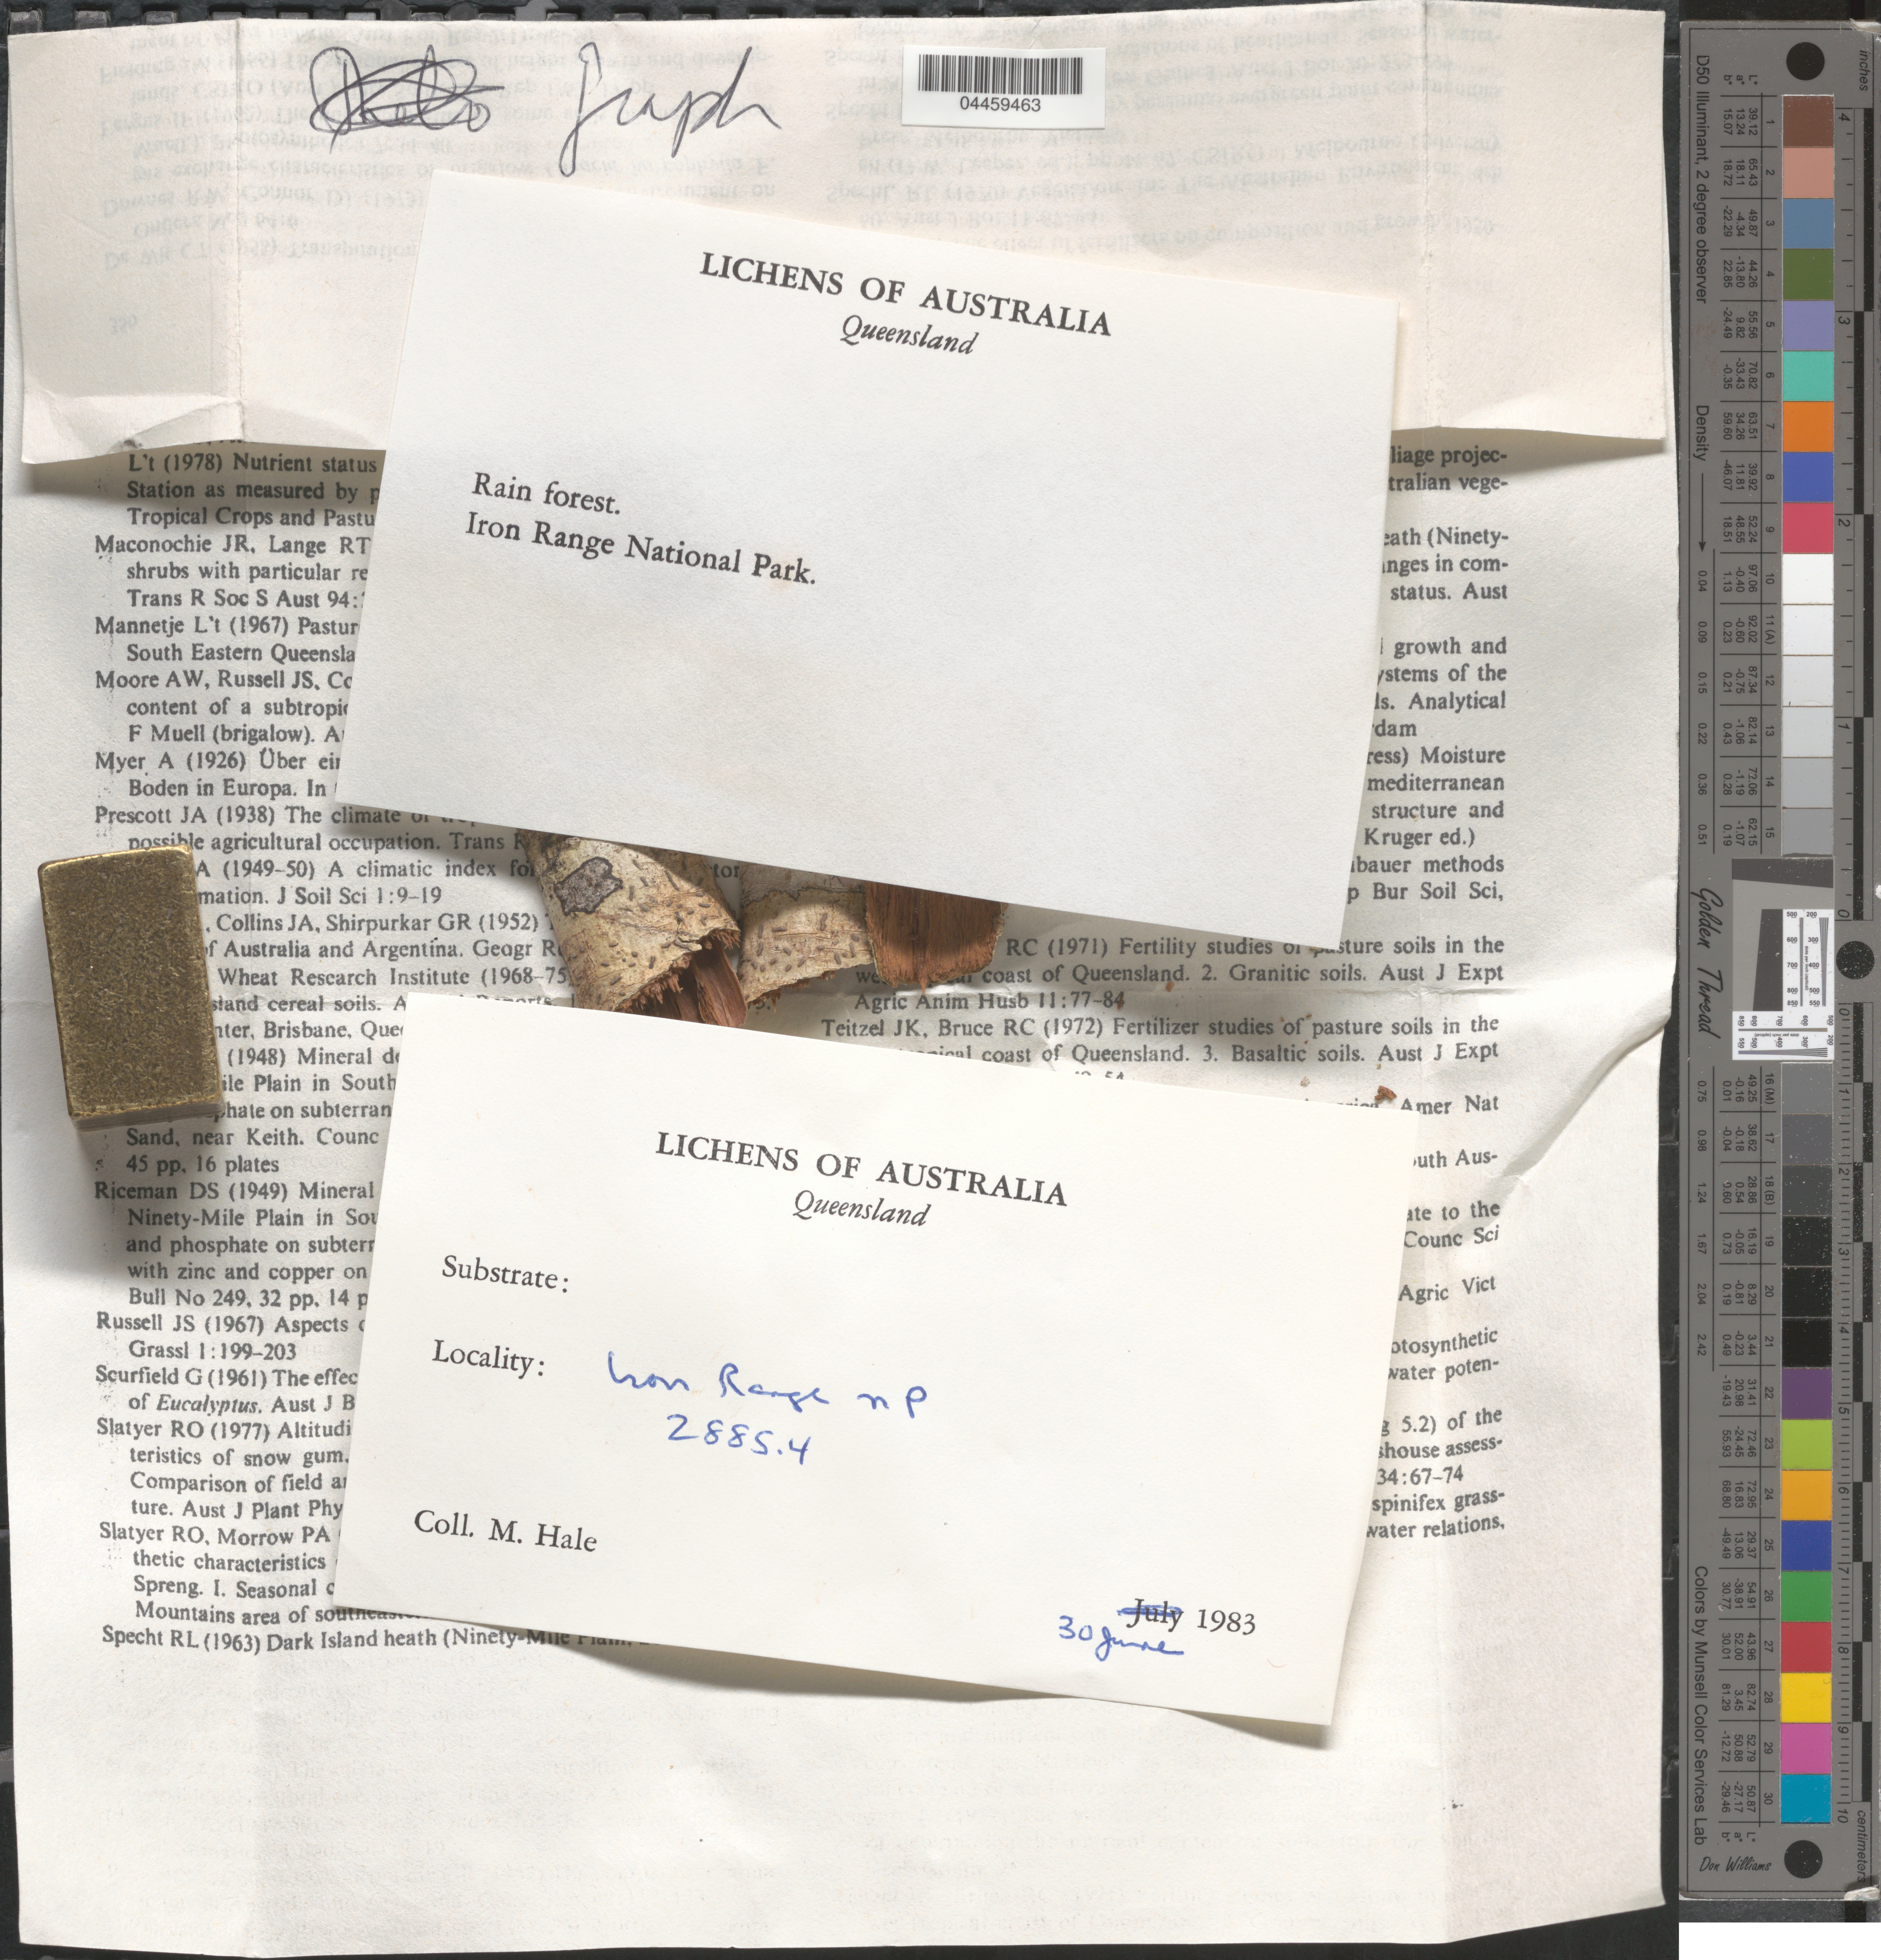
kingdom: Fungi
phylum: Ascomycota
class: Lecanoromycetes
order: Ostropales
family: Graphidaceae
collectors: M. Hale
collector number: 28854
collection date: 1983-06-30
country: Australia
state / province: Queensland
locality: Iron Range National Park.